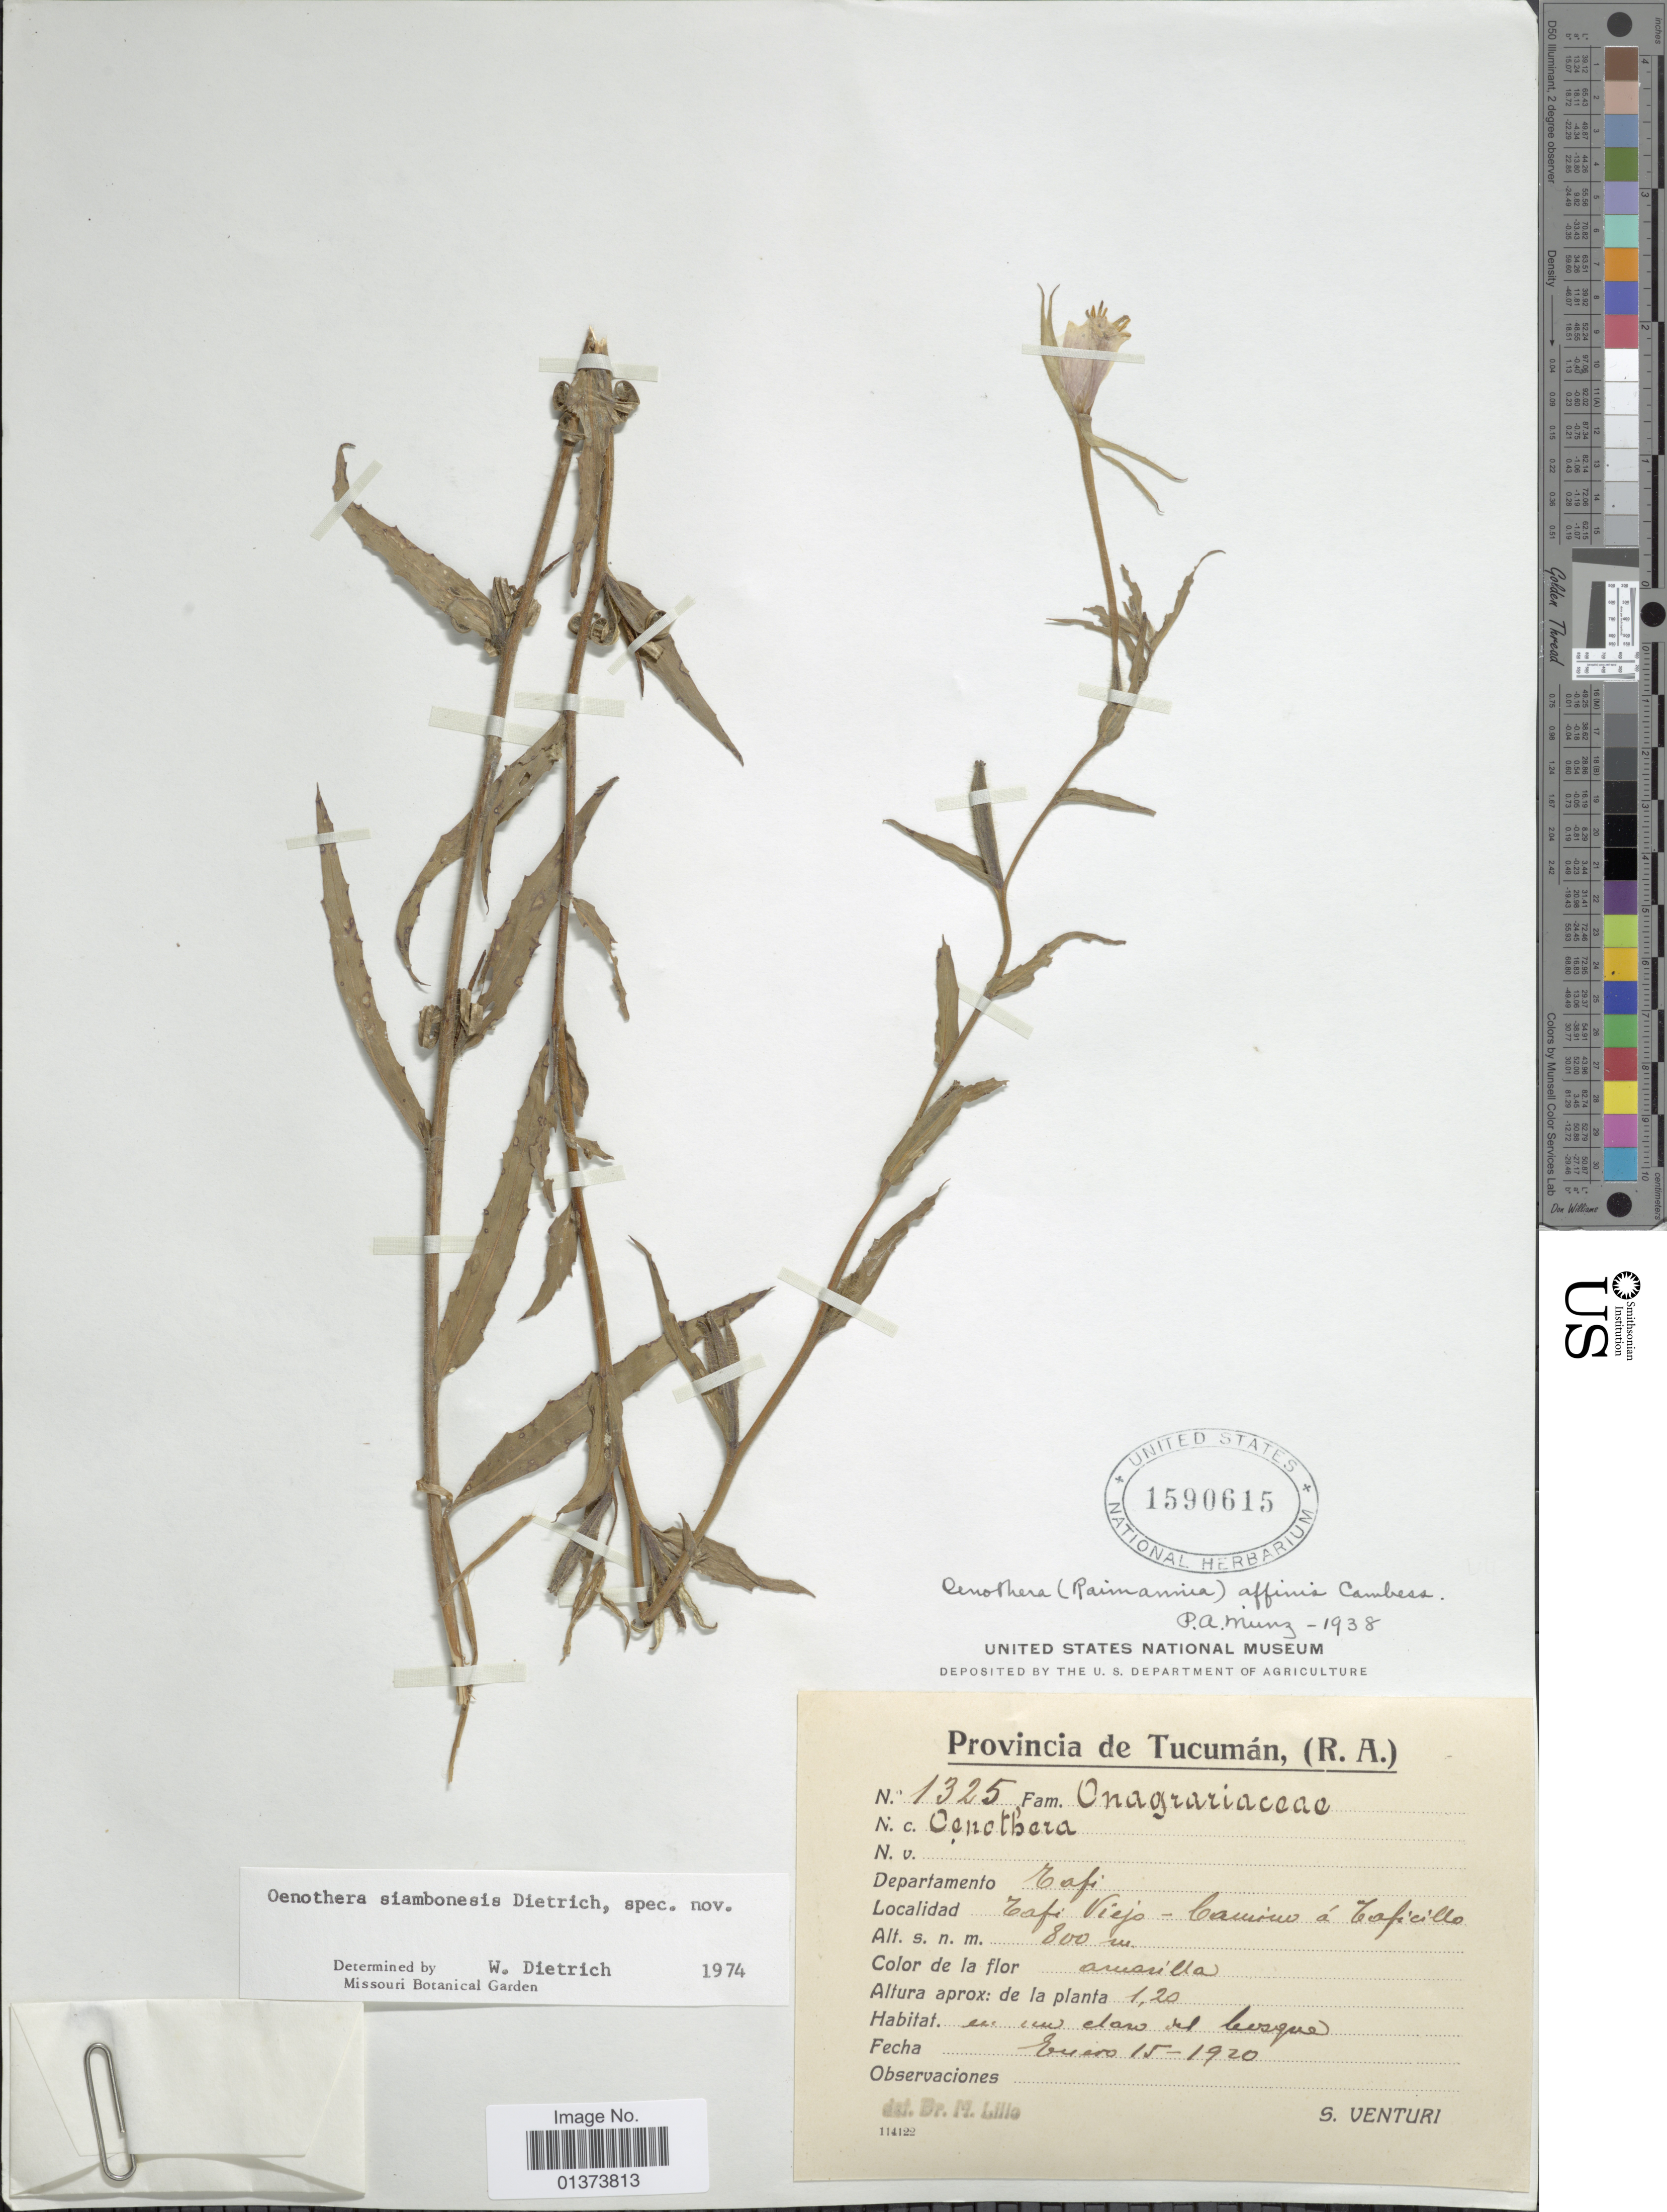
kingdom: Plantae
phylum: Tracheophyta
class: Magnoliopsida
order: Myrtales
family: Onagraceae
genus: Oenothera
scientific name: Oenothera siambonensis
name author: W. Dietr.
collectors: S. Venturi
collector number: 1325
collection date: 1920-01-15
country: Argentina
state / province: Tucuman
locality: Departemento Tafi, Tafi Viejo - Camino á Taficillo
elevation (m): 800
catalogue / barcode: US 1590615